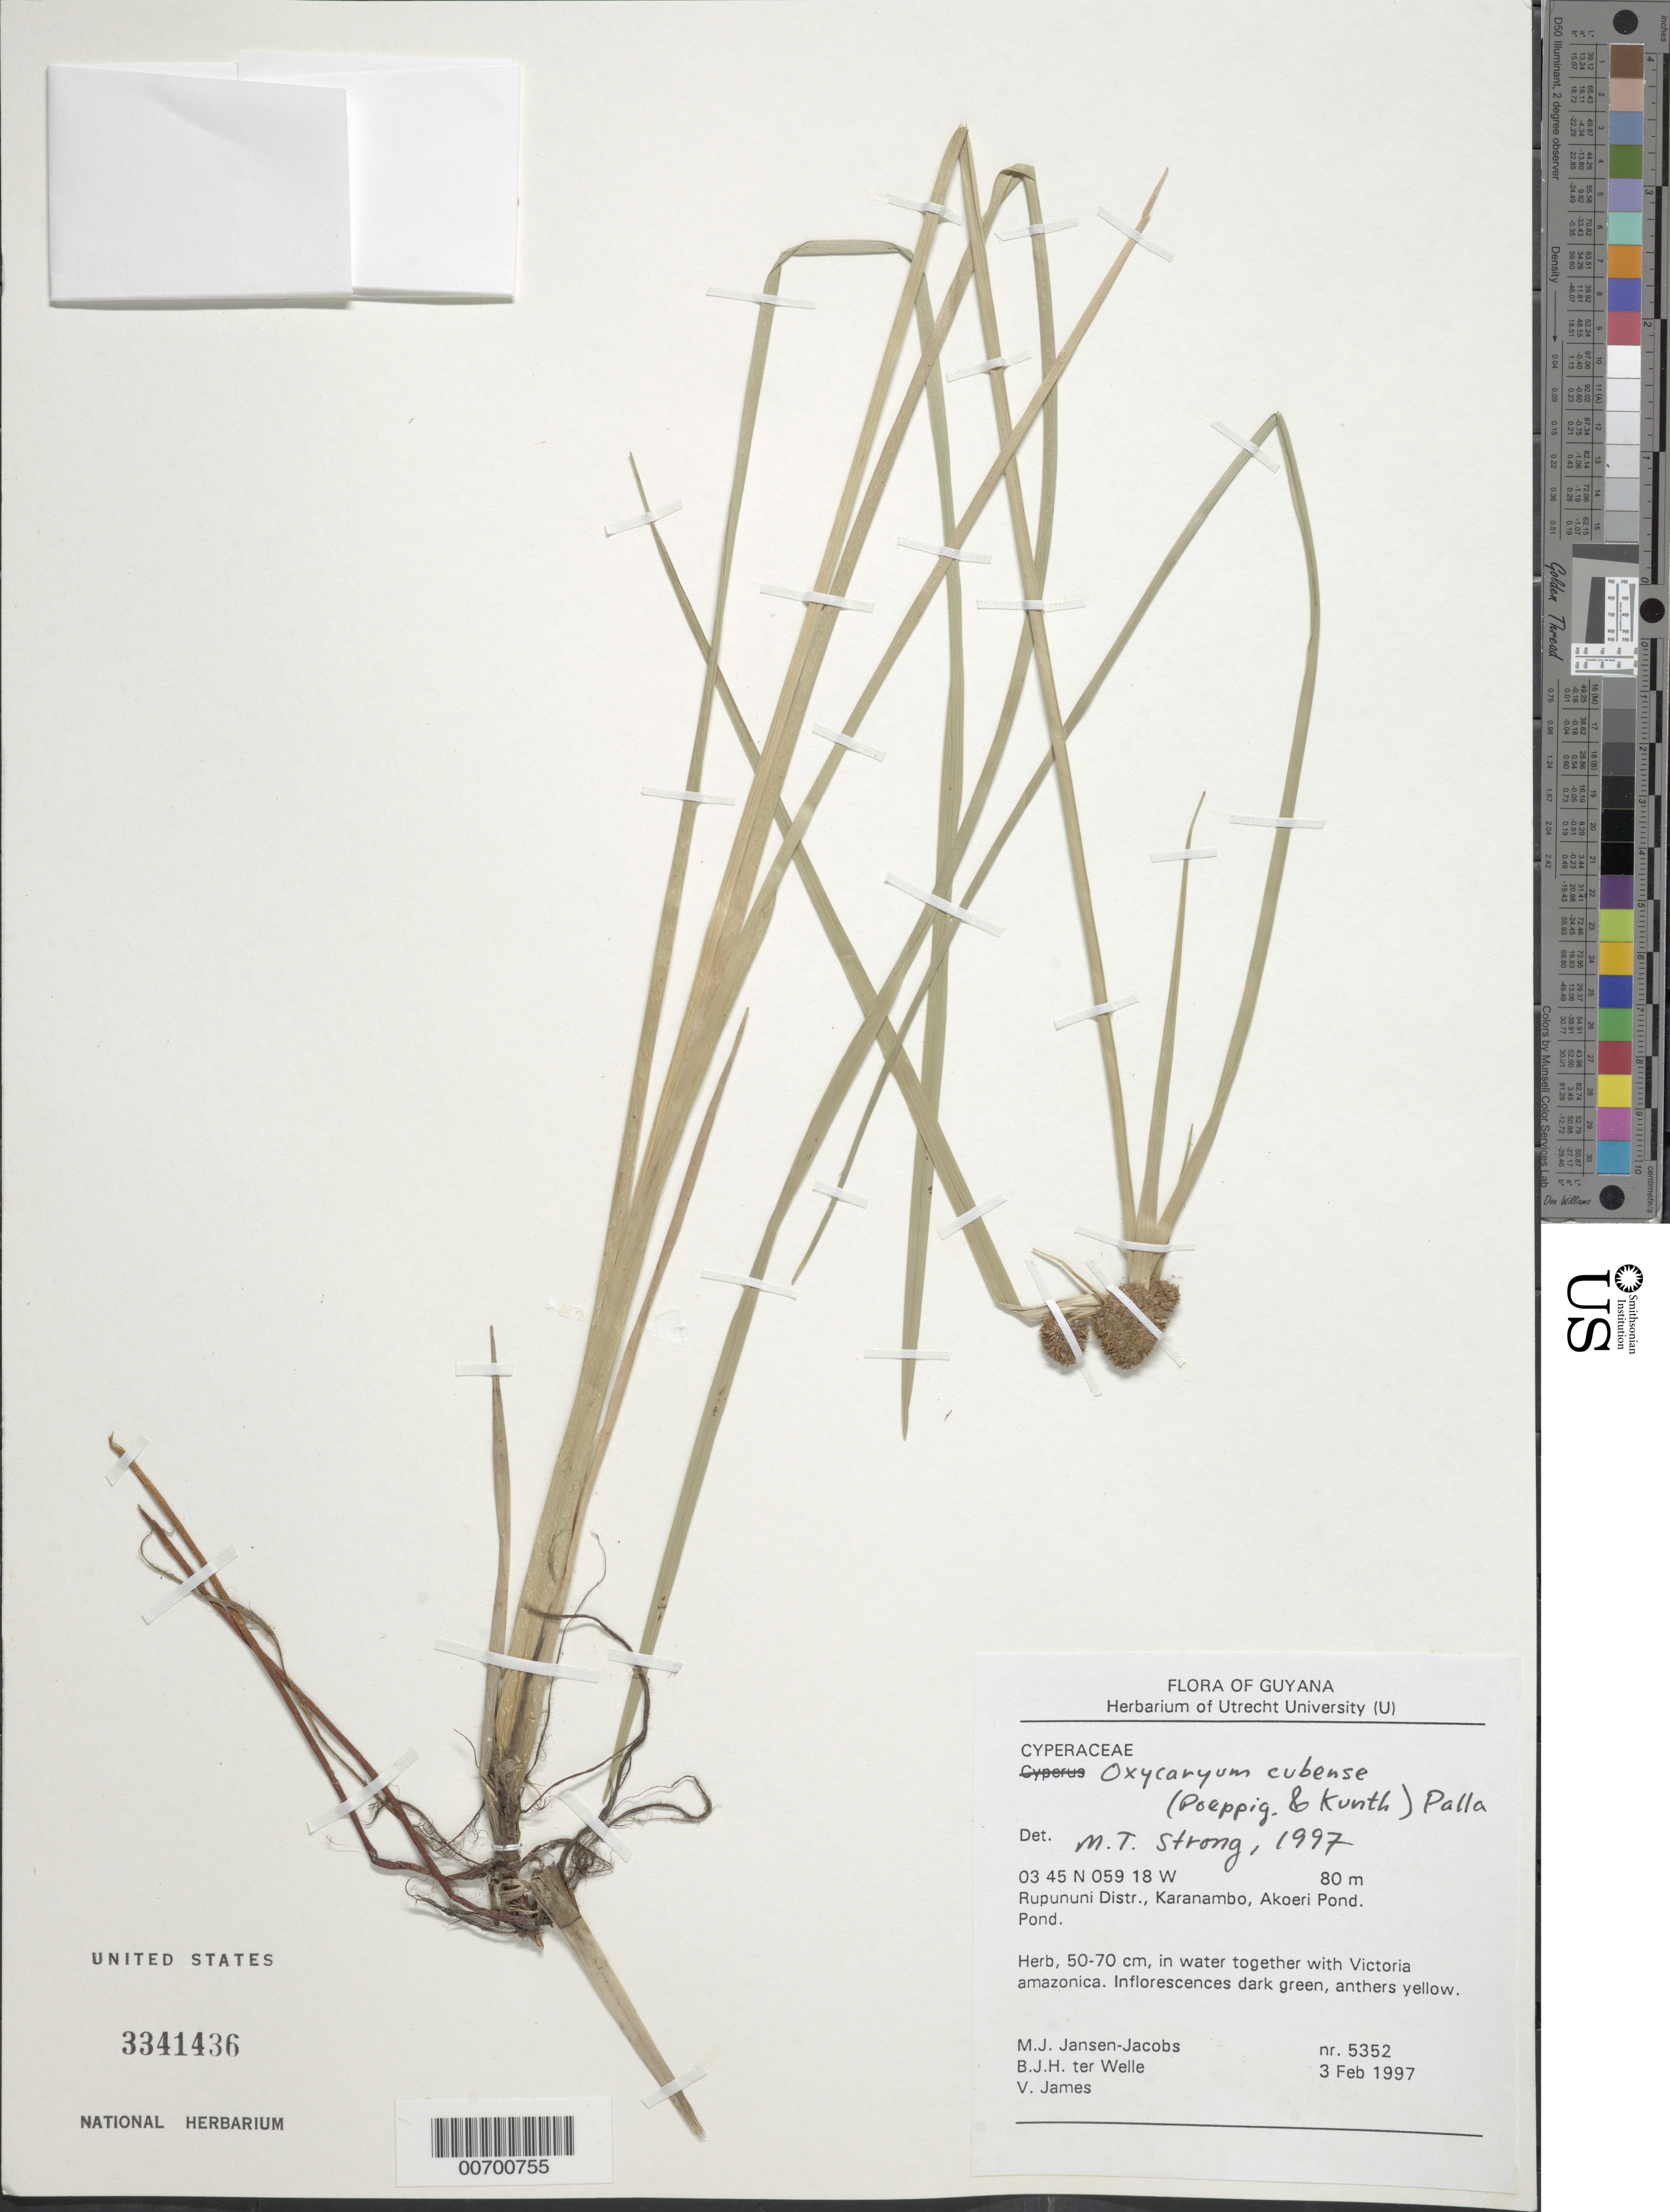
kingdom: Plantae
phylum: Tracheophyta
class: Liliopsida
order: Poales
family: Cyperaceae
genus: Cyperus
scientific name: Cyperus blepharoleptos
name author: Steud.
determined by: Strong, M. T., (US), Smithsonian Institution - National Museum of Natural History (UNITED STATES)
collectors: M. J. Jansen-Jacobs, B. Welle & V. James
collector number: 5352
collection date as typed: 3-Feb-97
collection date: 1997-02-03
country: Guyana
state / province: U. Takutu-U. Essequibo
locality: Rupununi Dist., Karanambo, Akoeri Pond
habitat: Pond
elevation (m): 80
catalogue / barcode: US 3341436